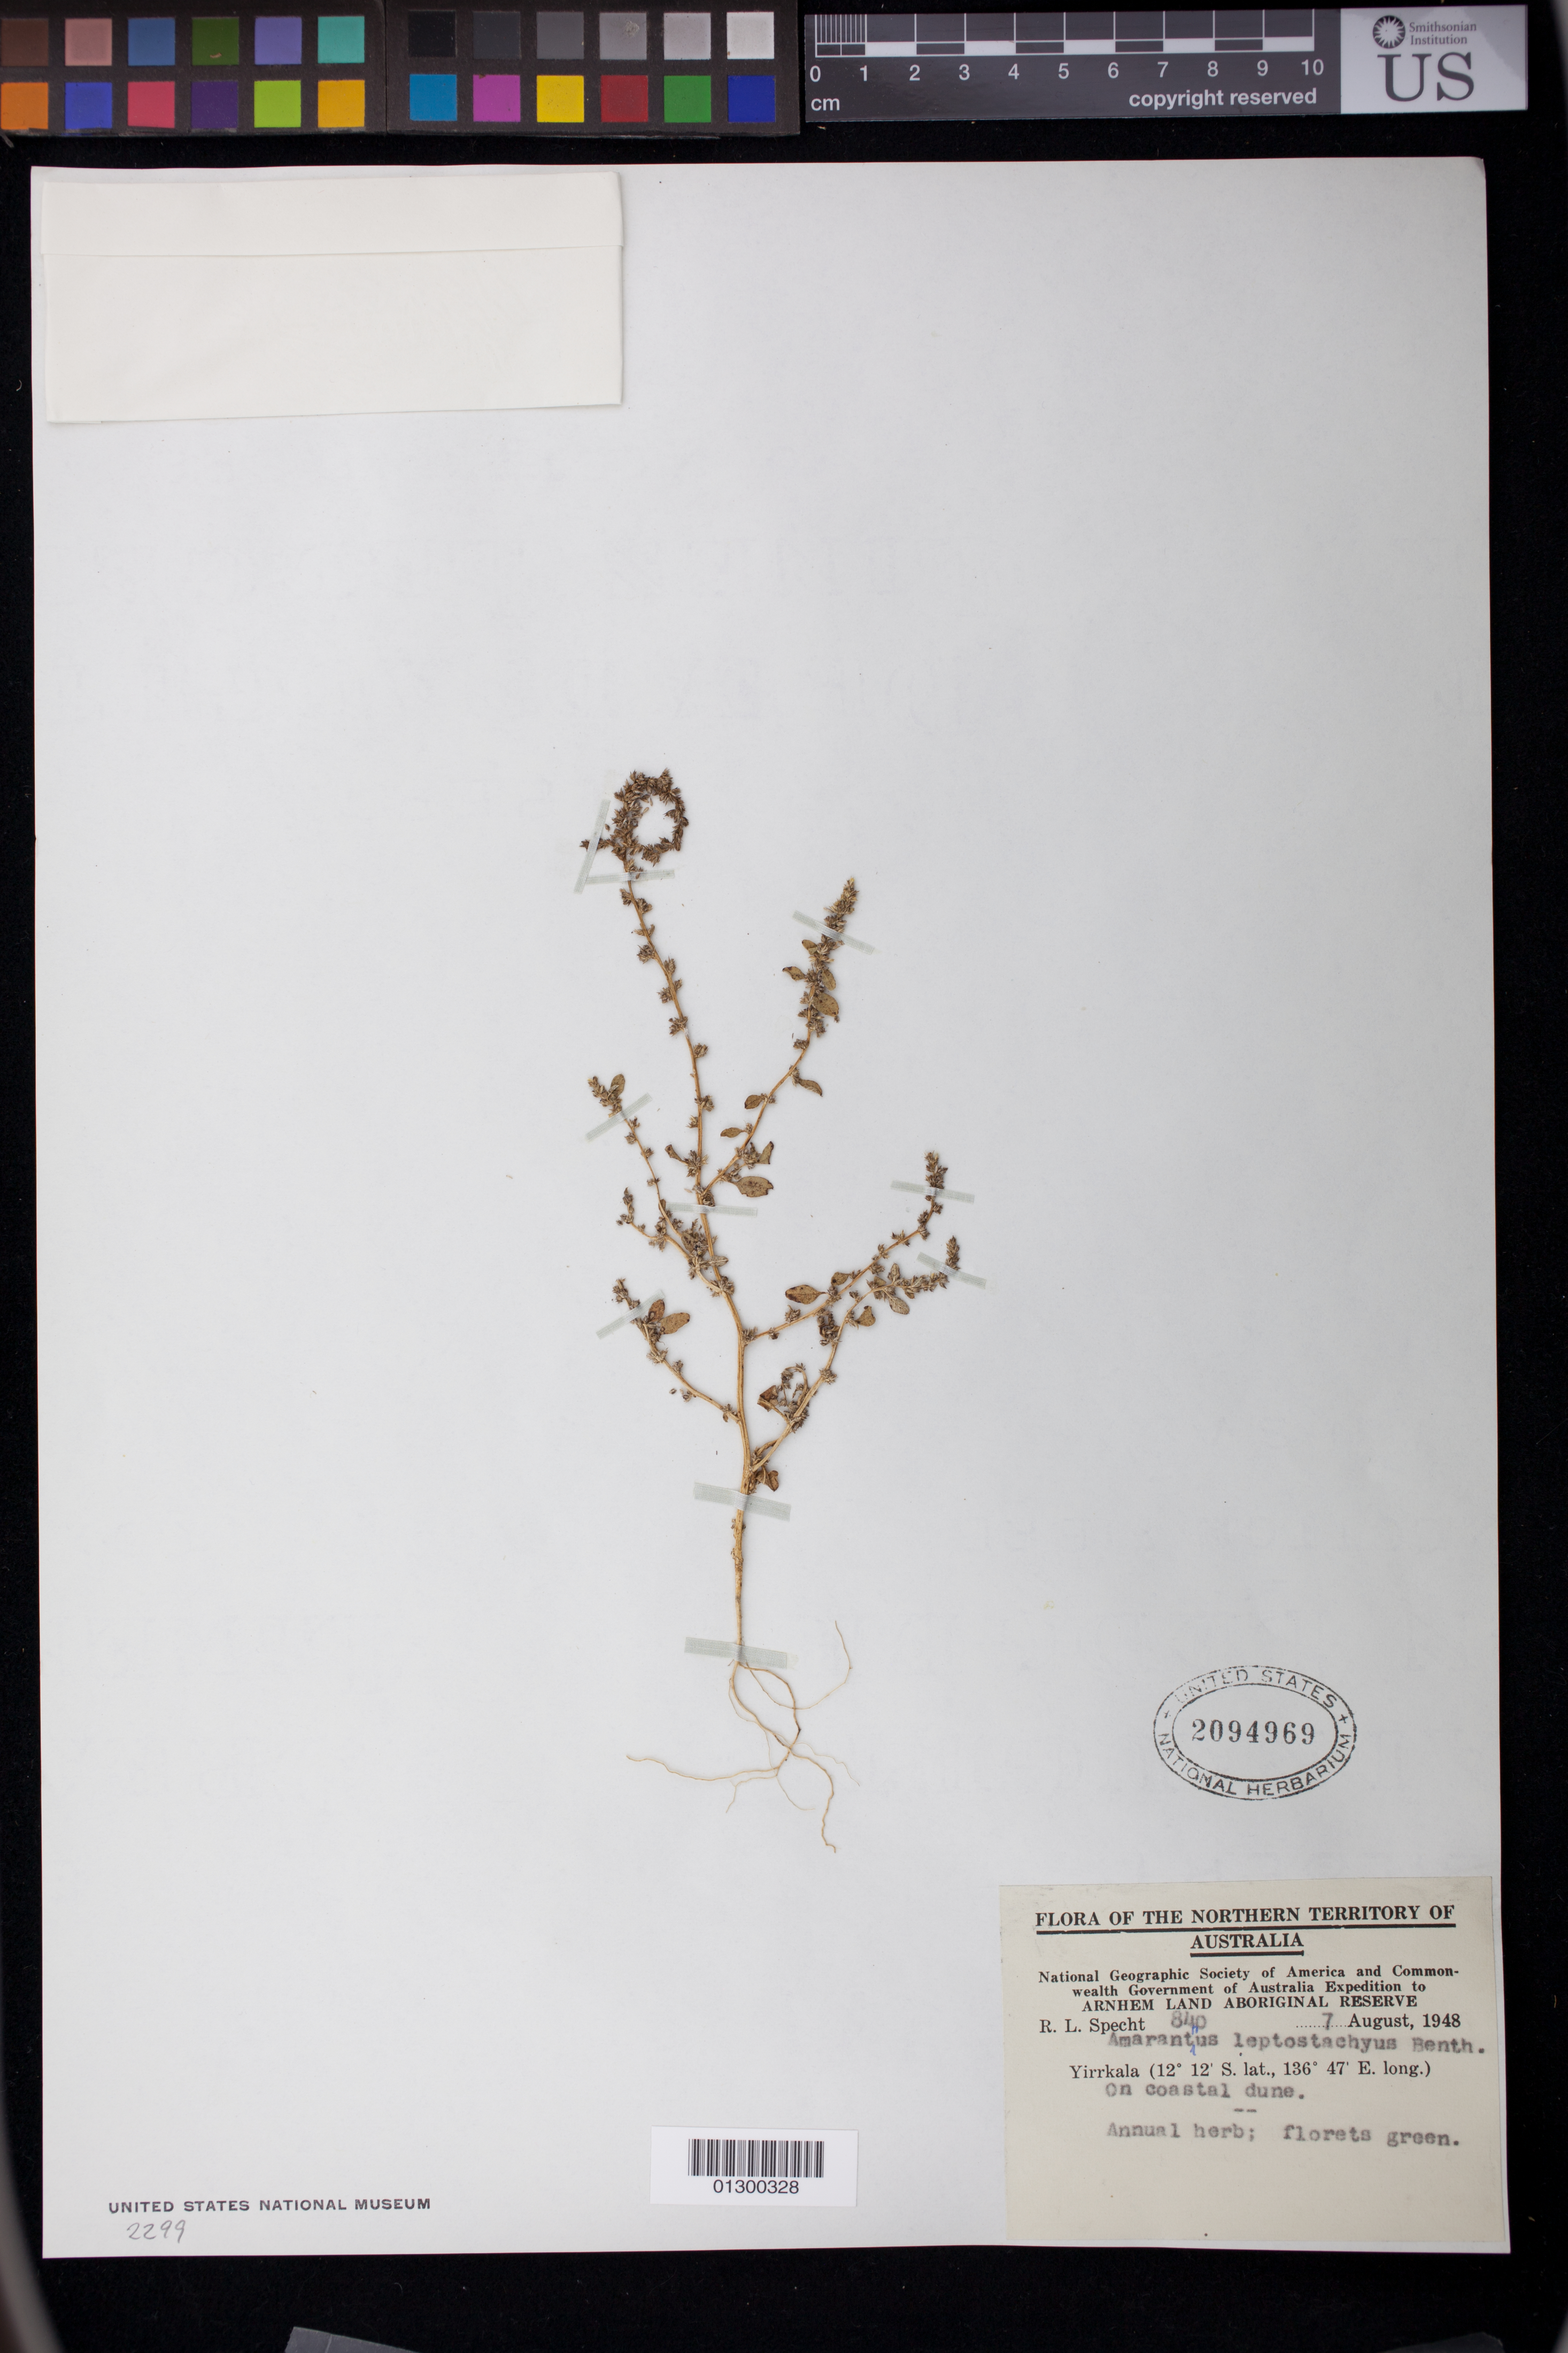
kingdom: Plantae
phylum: Tracheophyta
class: Magnoliopsida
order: Caryophyllales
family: Amaranthaceae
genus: Amaranthus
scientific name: Amaranthus leptostachyus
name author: Benth.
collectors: R. L. Specht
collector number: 840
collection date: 1948-08-07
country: Australia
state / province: Northern Territory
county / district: East Arnhem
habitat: On coastal dune.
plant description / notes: Annual herb; florets green.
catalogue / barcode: US 2094969